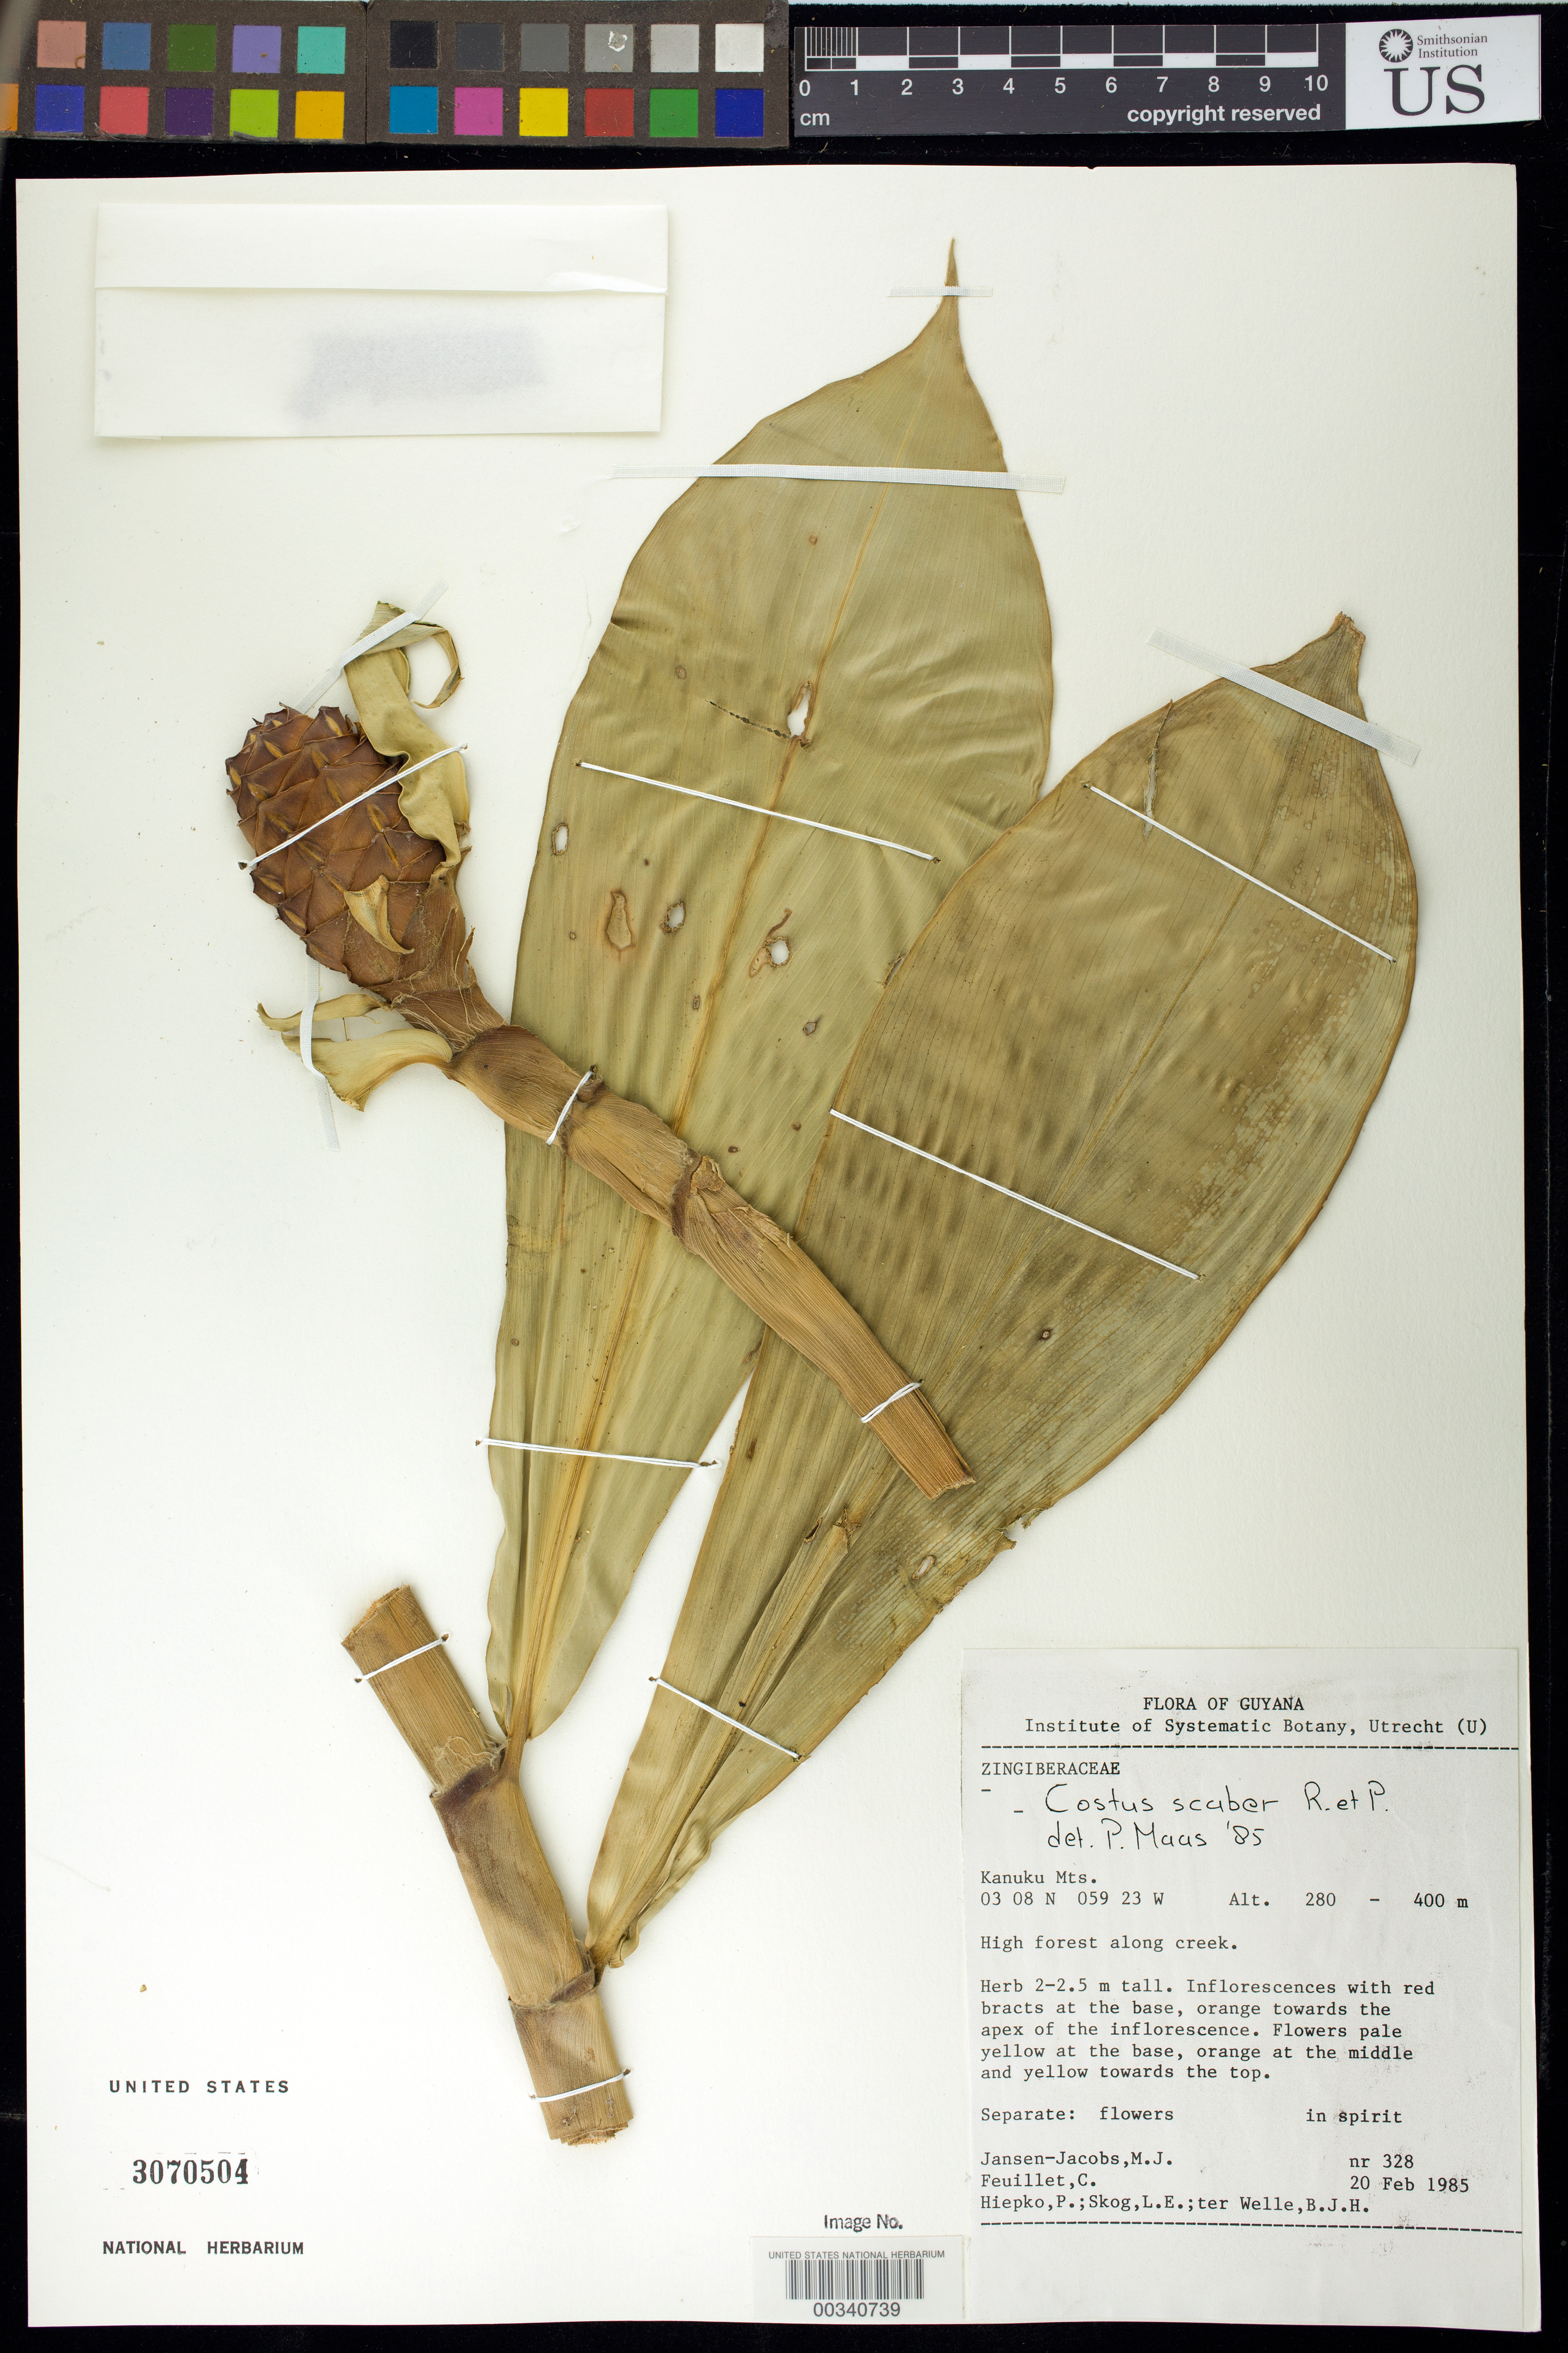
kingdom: Plantae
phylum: Tracheophyta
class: Liliopsida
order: Zingiberales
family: Costaceae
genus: Costus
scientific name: Costus scaber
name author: Ruiz & Pav.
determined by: Maas, Paul J. M.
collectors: M. J. Jansen-Jacobs, C. Feuillet, P. H. Hiepko, L. E. Skog & B. Welle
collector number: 328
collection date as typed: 20 Feb 1985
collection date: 1985-02-20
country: Guyana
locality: Kanuku mts.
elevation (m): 280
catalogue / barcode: US 3070504